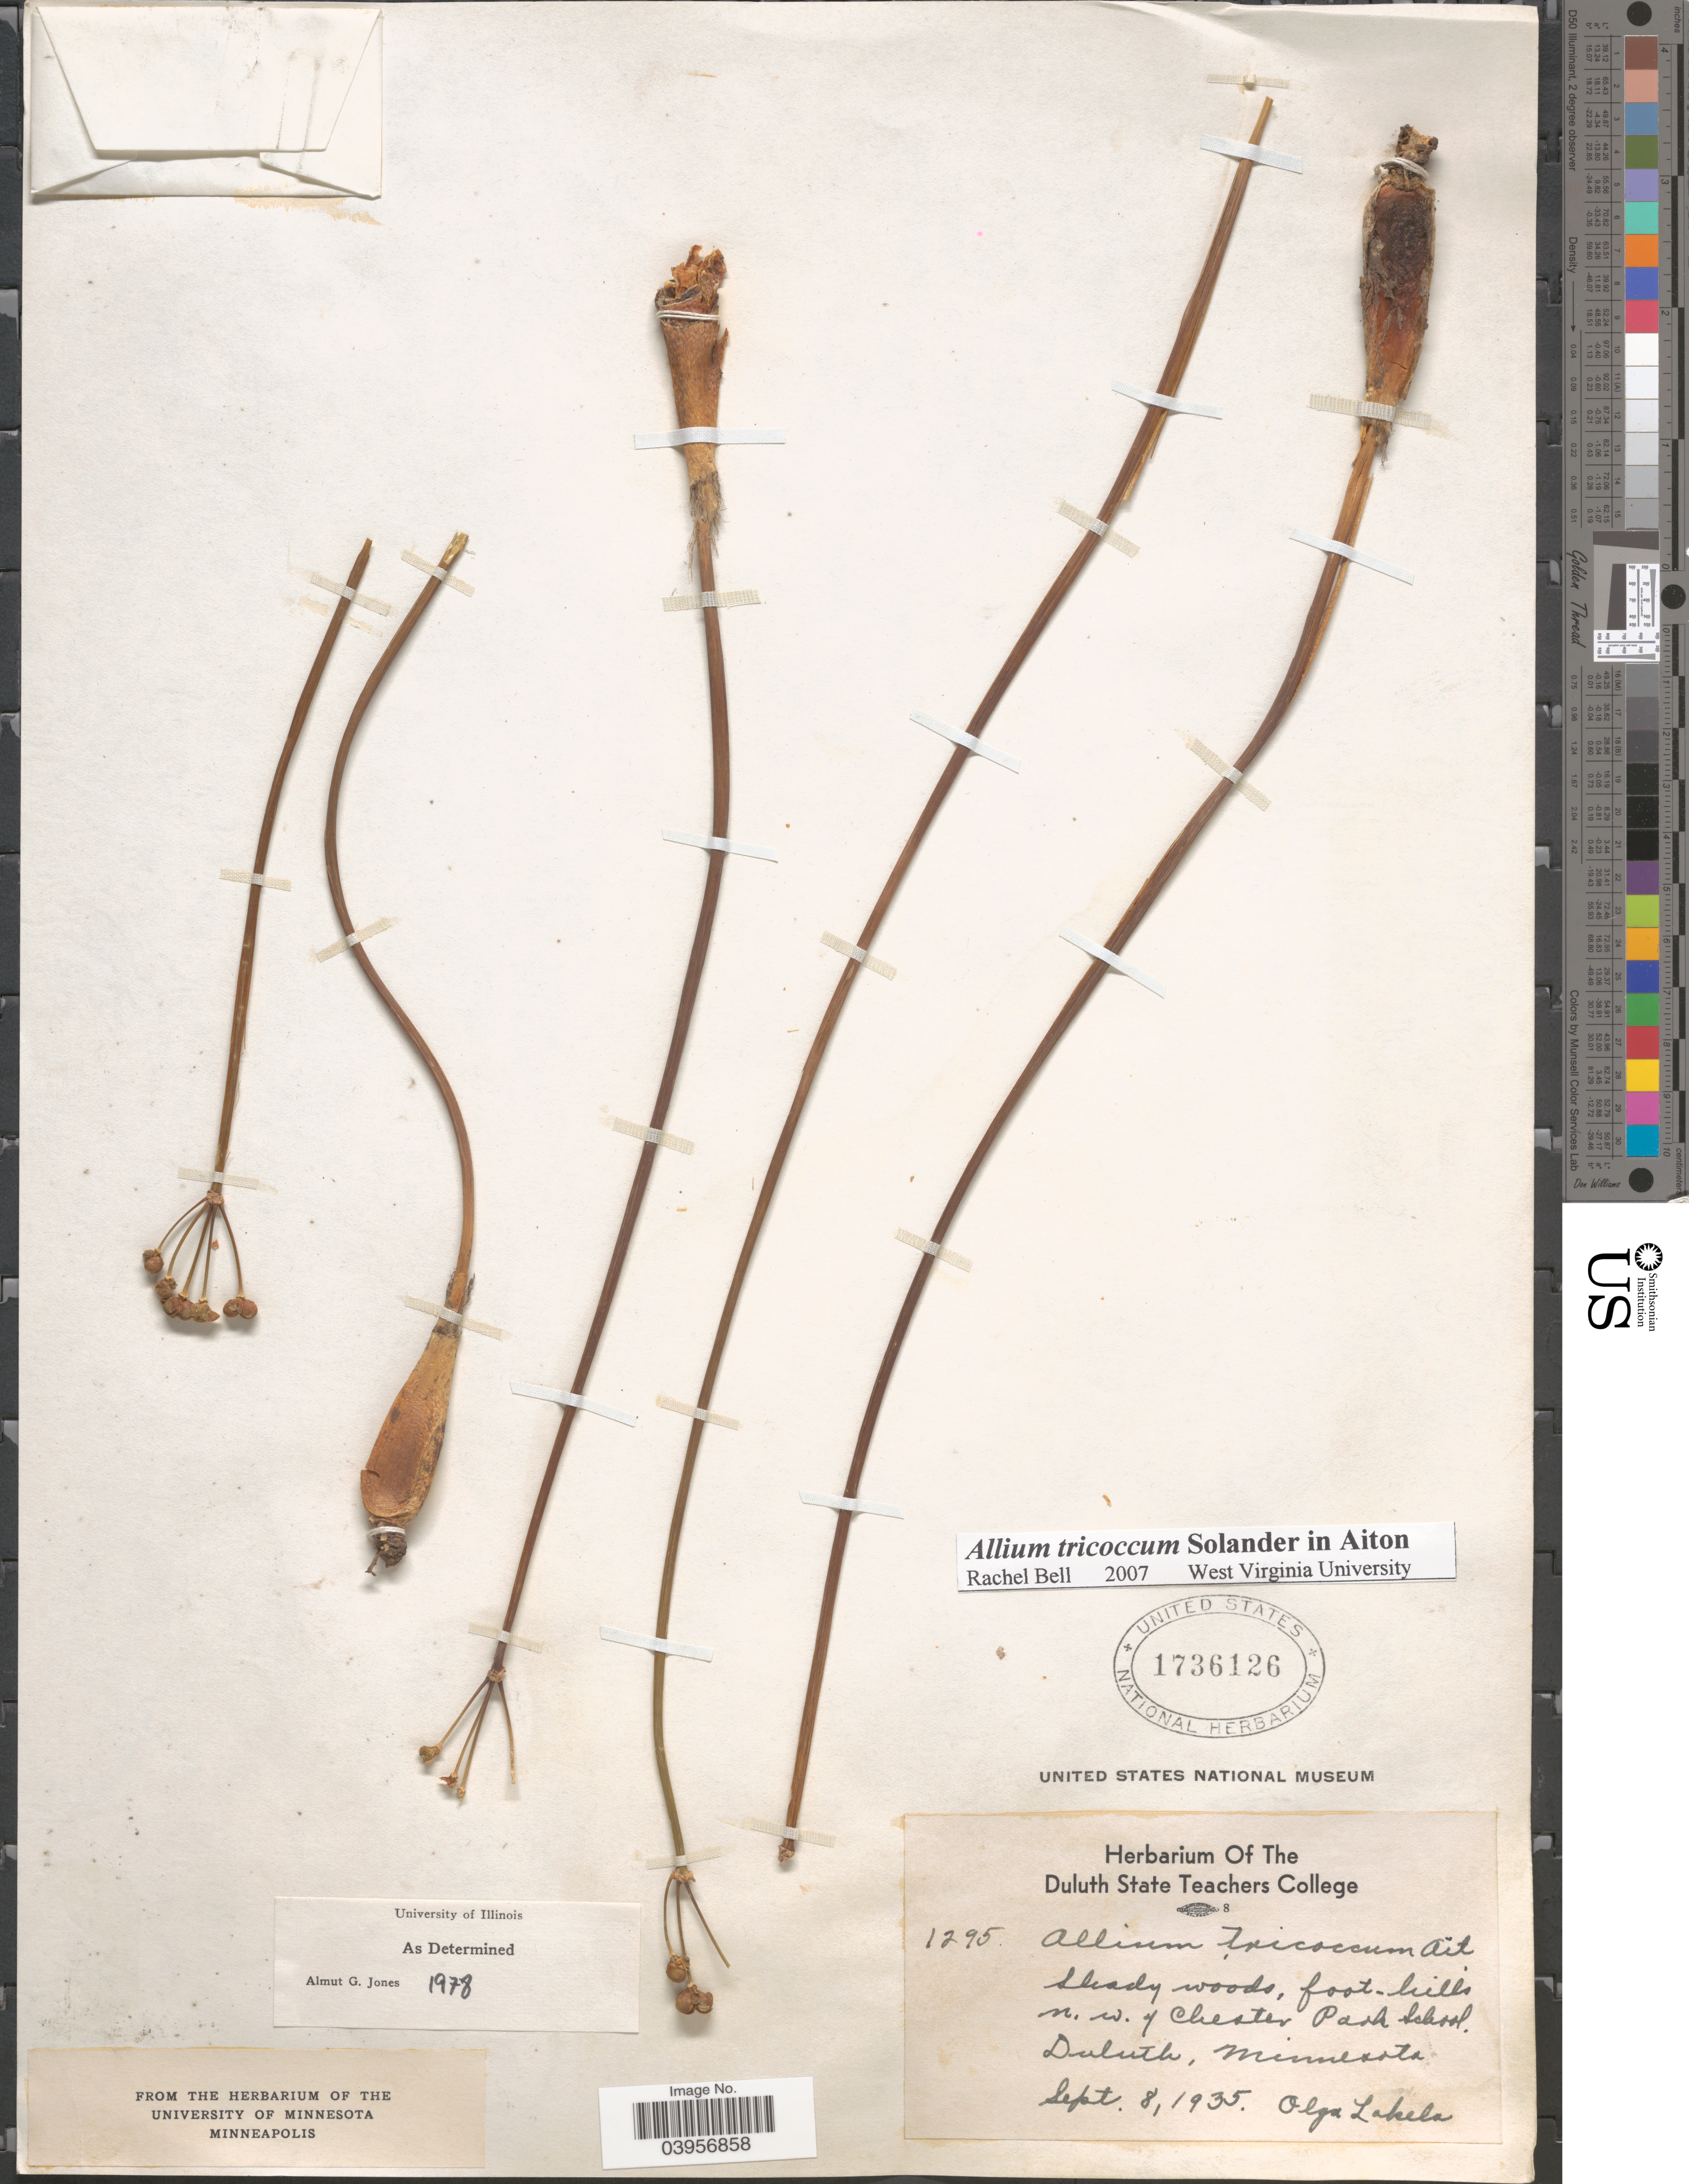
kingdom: Plantae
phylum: Tracheophyta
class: Liliopsida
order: Asparagales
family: Amaryllidaceae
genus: Allium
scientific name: Allium tricoccum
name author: Aiton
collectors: O. K. Lakela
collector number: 1295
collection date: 1935-09-08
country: United States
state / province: Minnesota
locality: Shady woods, foot-hills n.w. of Chester Park School. Duluth.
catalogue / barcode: US 1736126